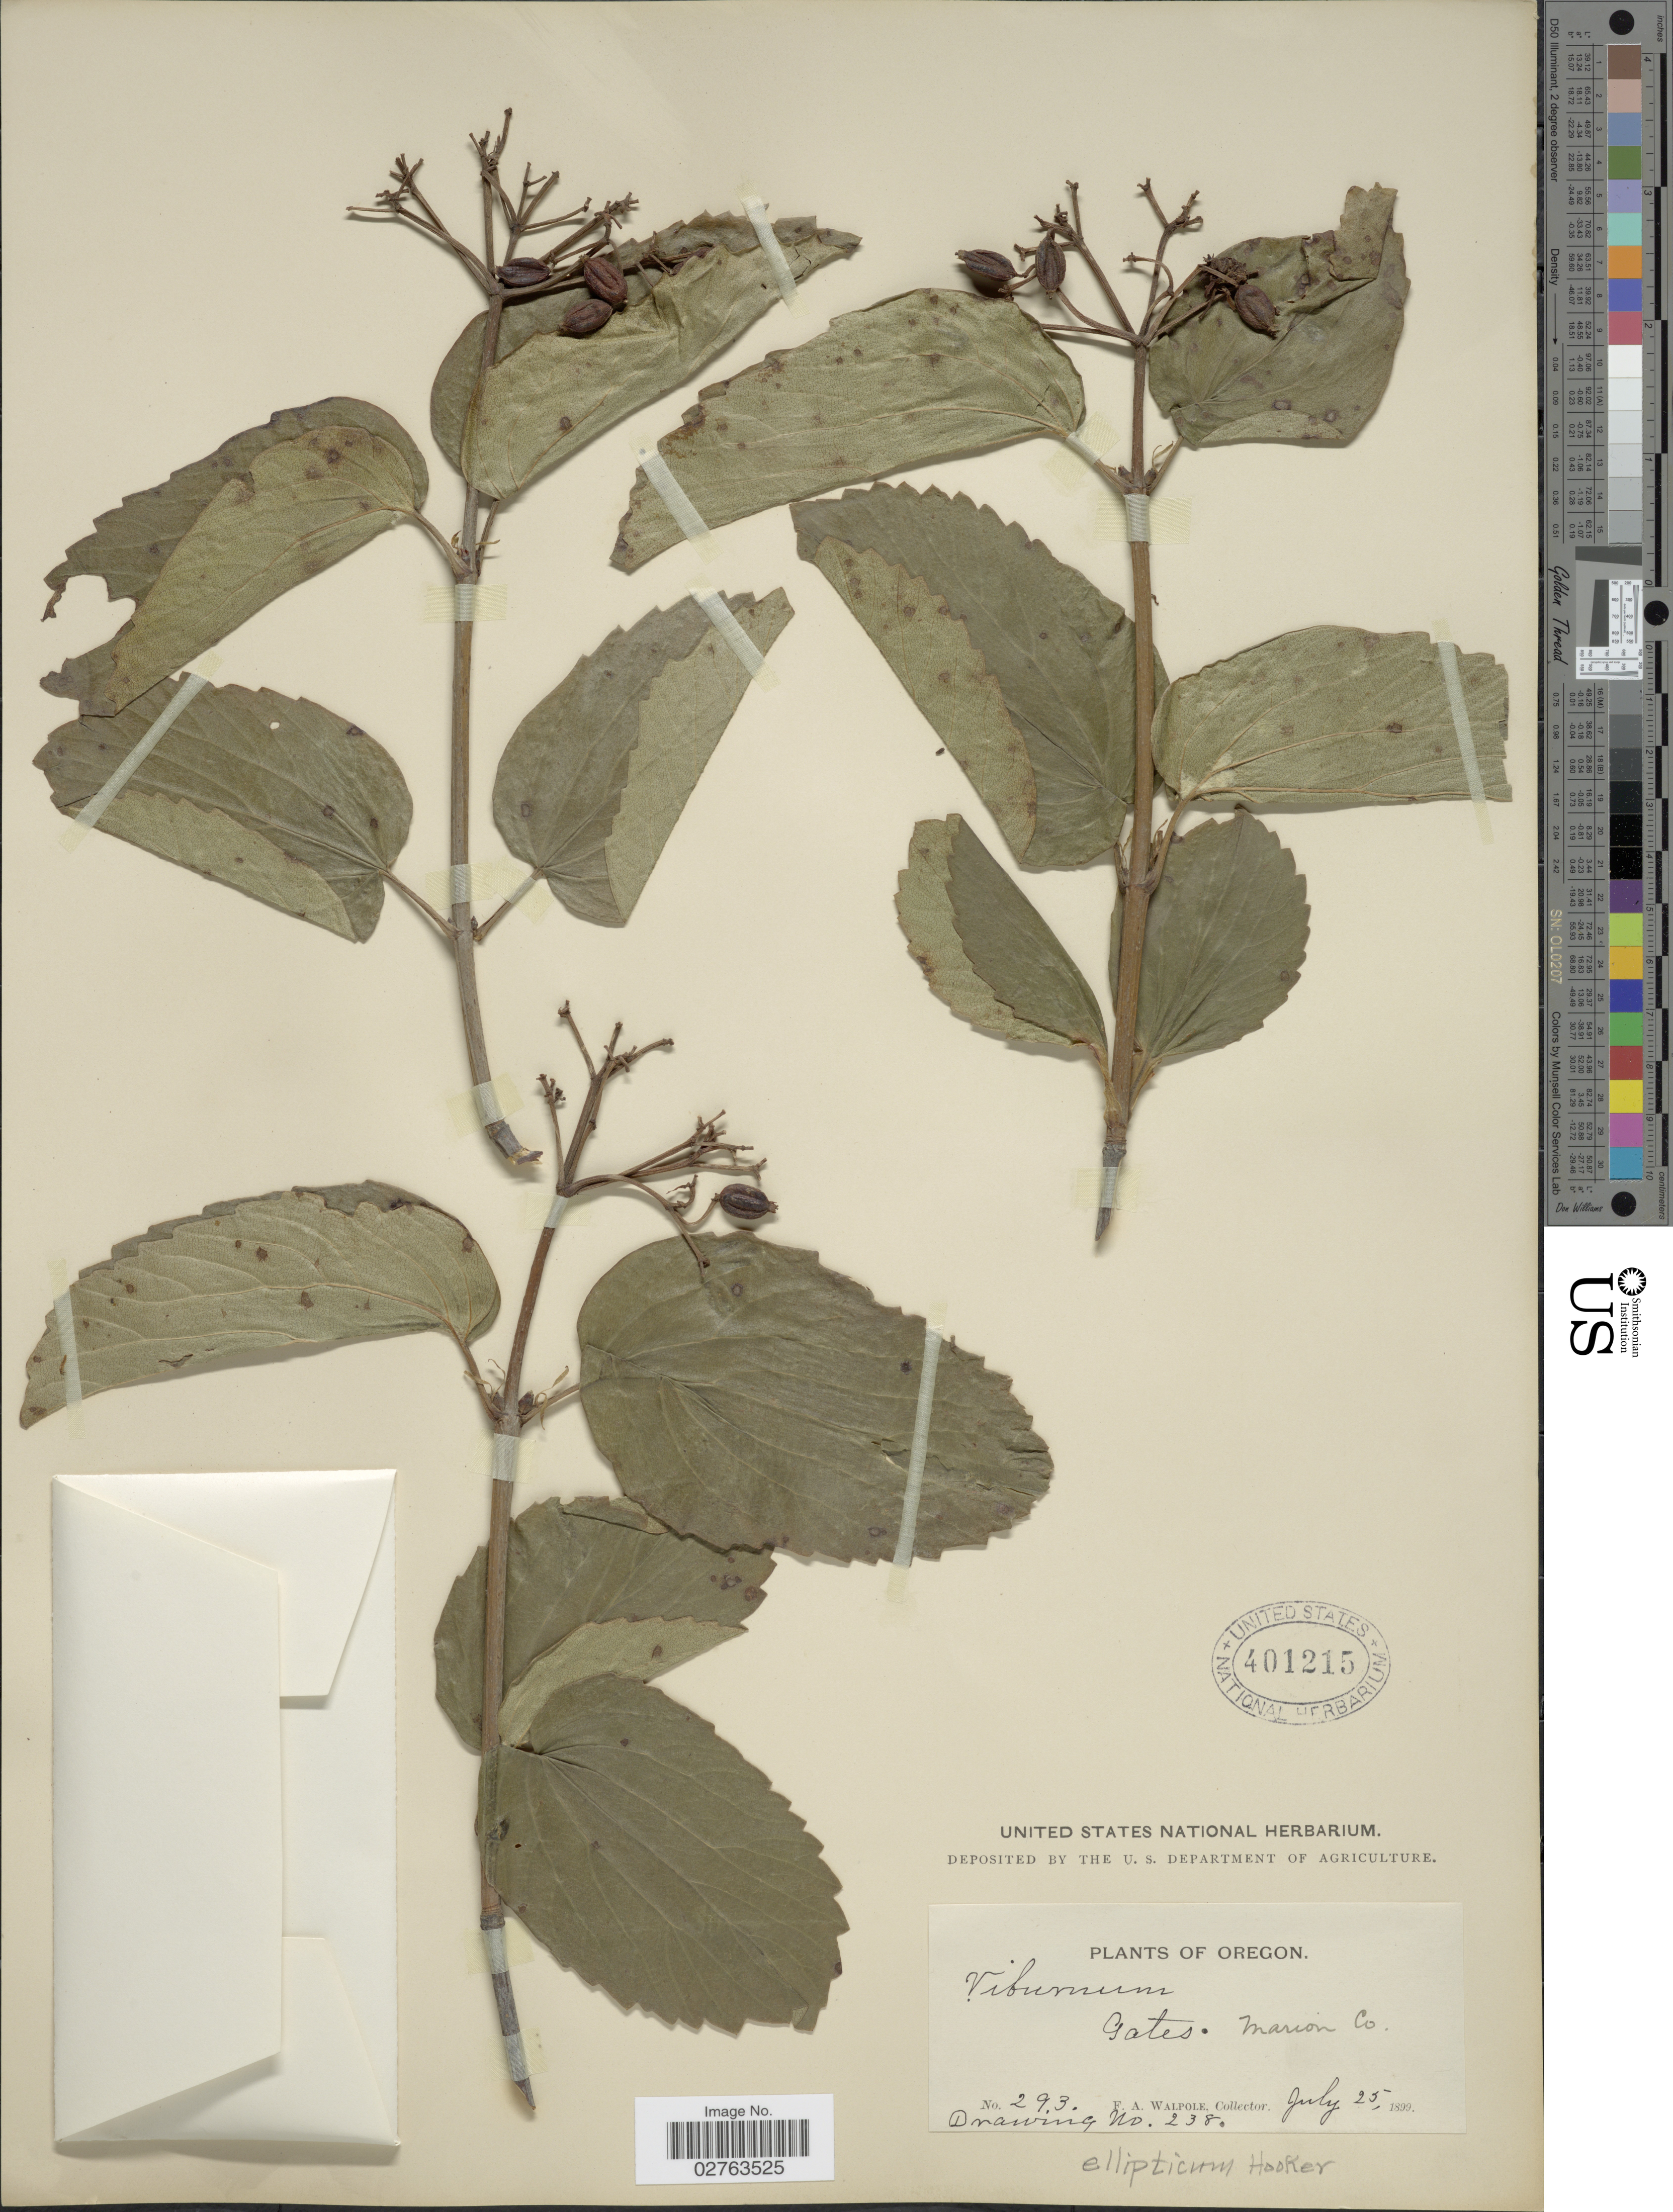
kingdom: Plantae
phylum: Tracheophyta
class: Magnoliopsida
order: Dipsacales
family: Viburnaceae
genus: Viburnum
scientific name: Viburnum ellipticum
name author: Hook.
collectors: F. Walpole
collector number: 293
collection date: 1899-07-25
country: United States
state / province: Oregon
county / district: Marion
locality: Gates. Marion Co.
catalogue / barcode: US 401215